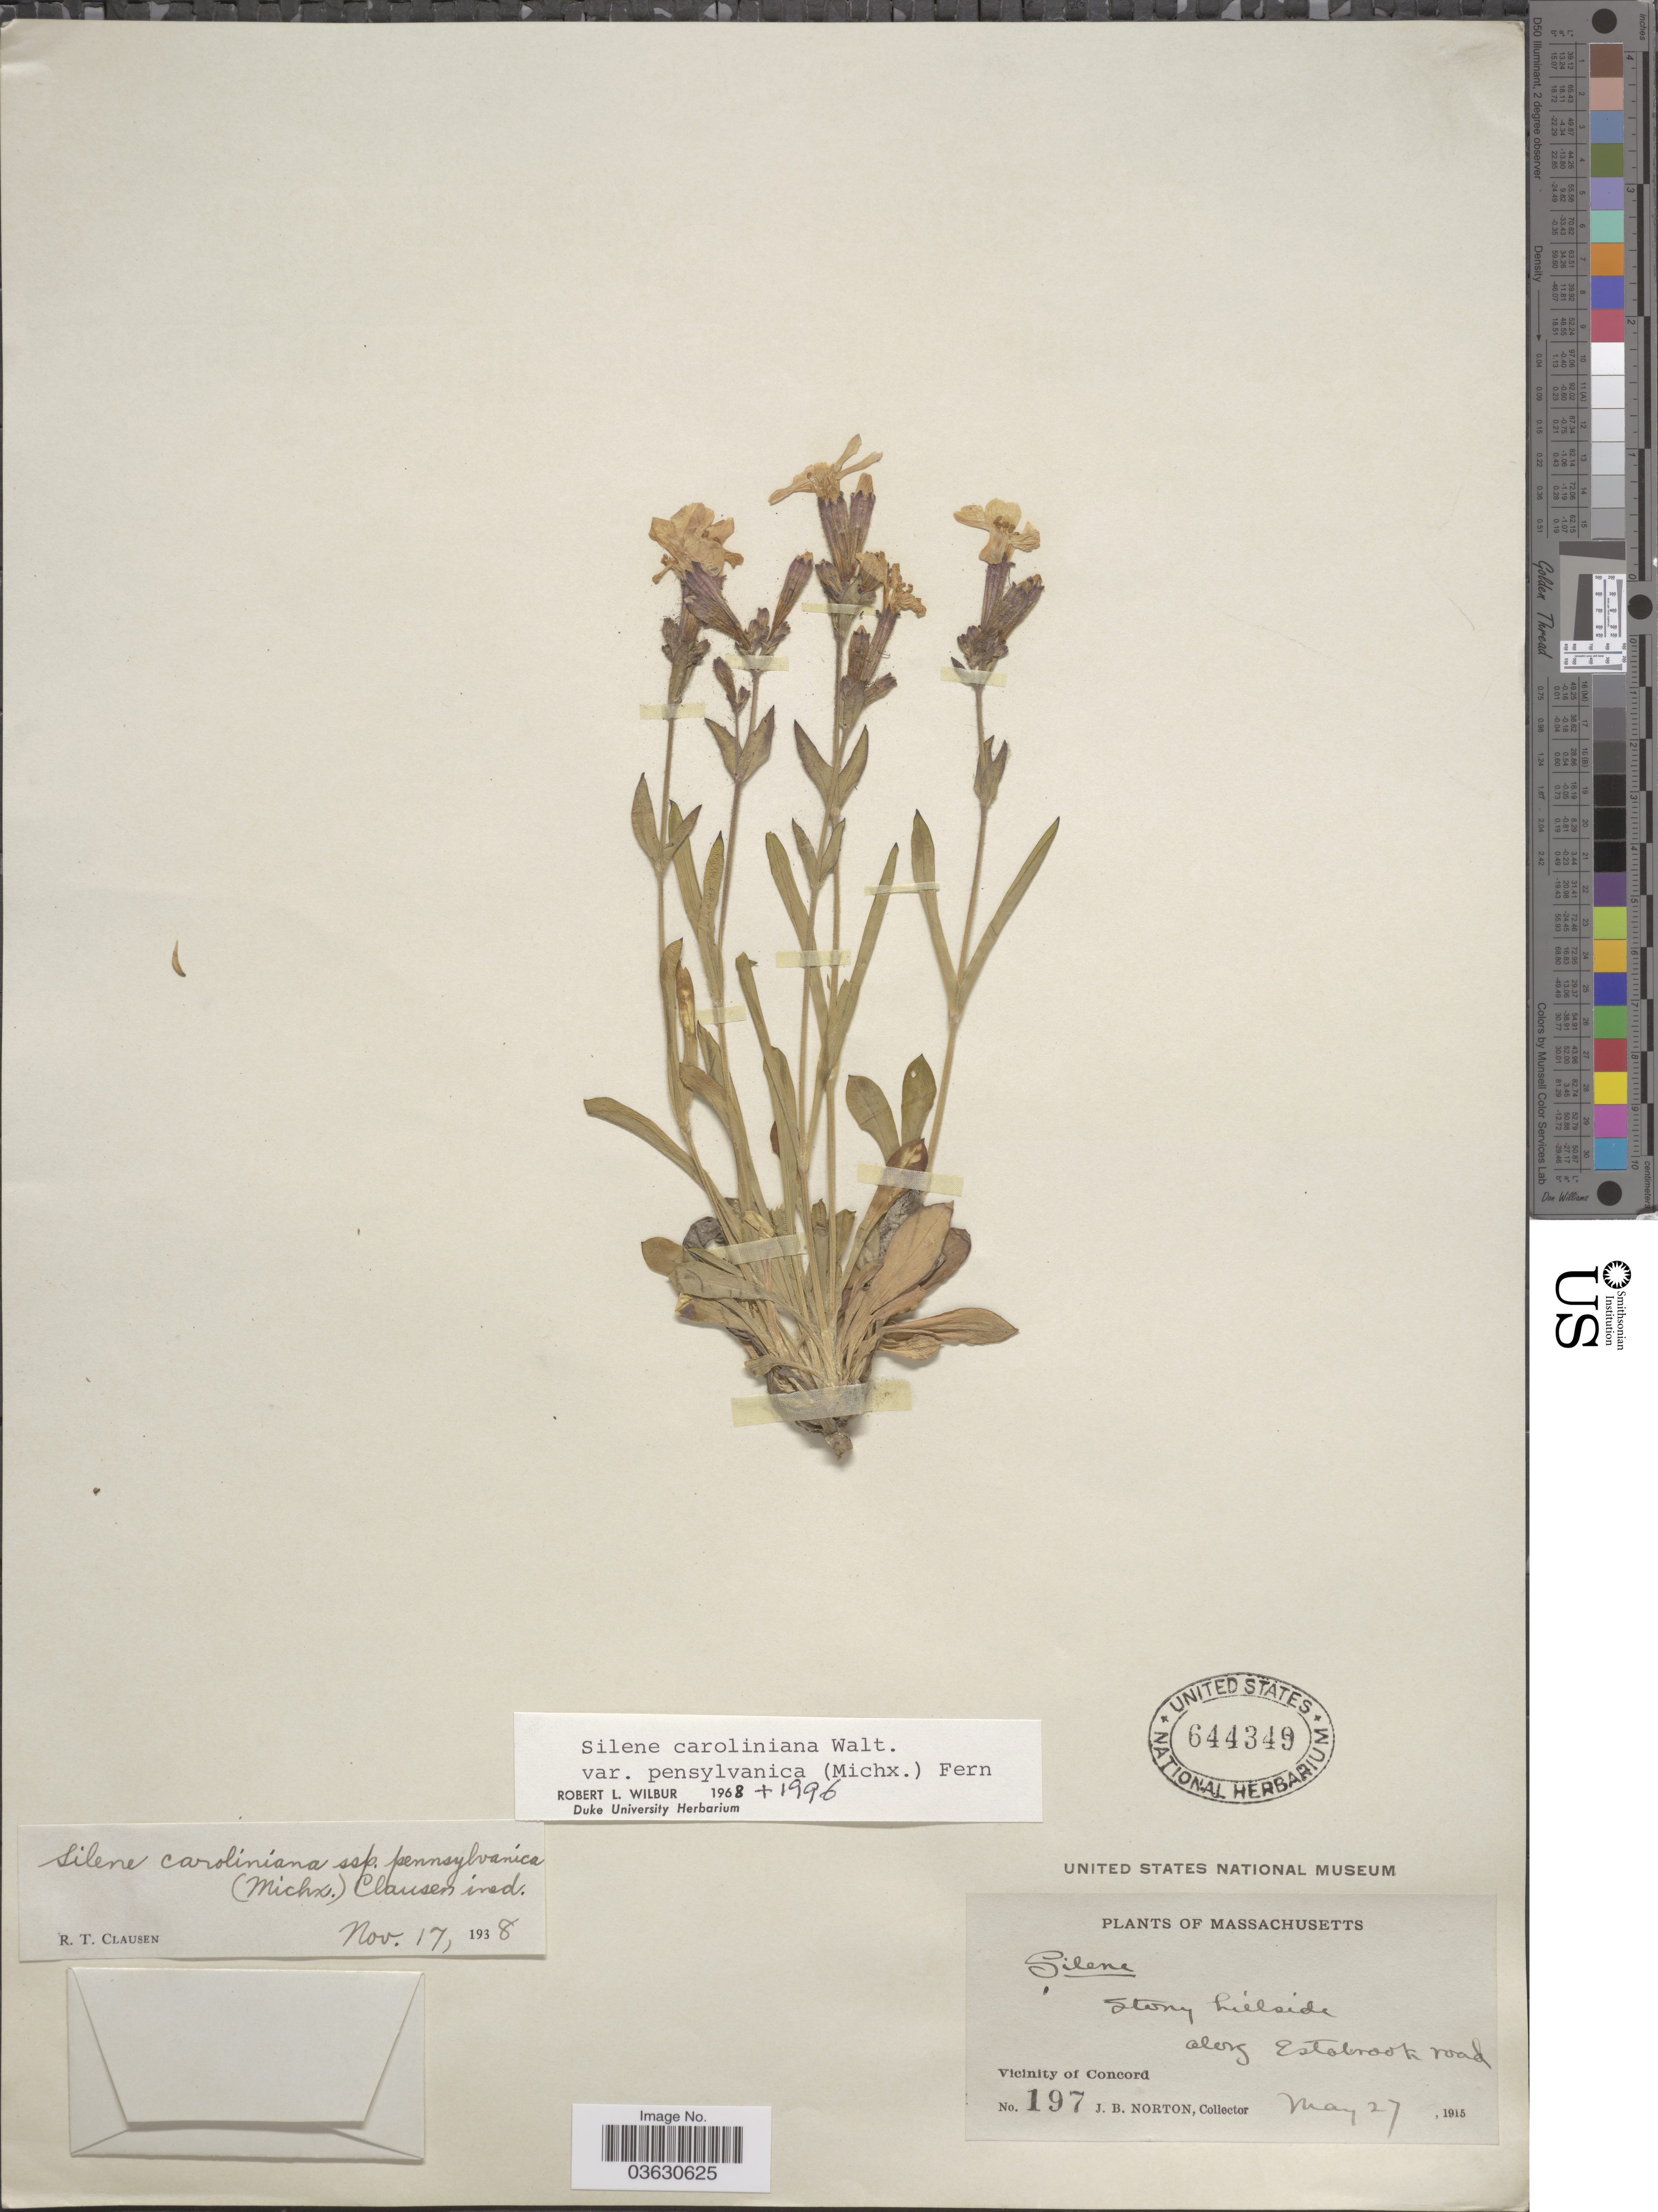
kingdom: Plantae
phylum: Tracheophyta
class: Magnoliopsida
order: Caryophyllales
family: Caryophyllaceae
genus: Silene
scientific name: Silene caroliniana var. pensylvanica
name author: (Michx.) Fernald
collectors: J. B. Norton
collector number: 197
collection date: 1915-05-27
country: United States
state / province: Massachusetts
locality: Vicinity of Concord. Stony hillside along Estabrook road.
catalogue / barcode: US 644349